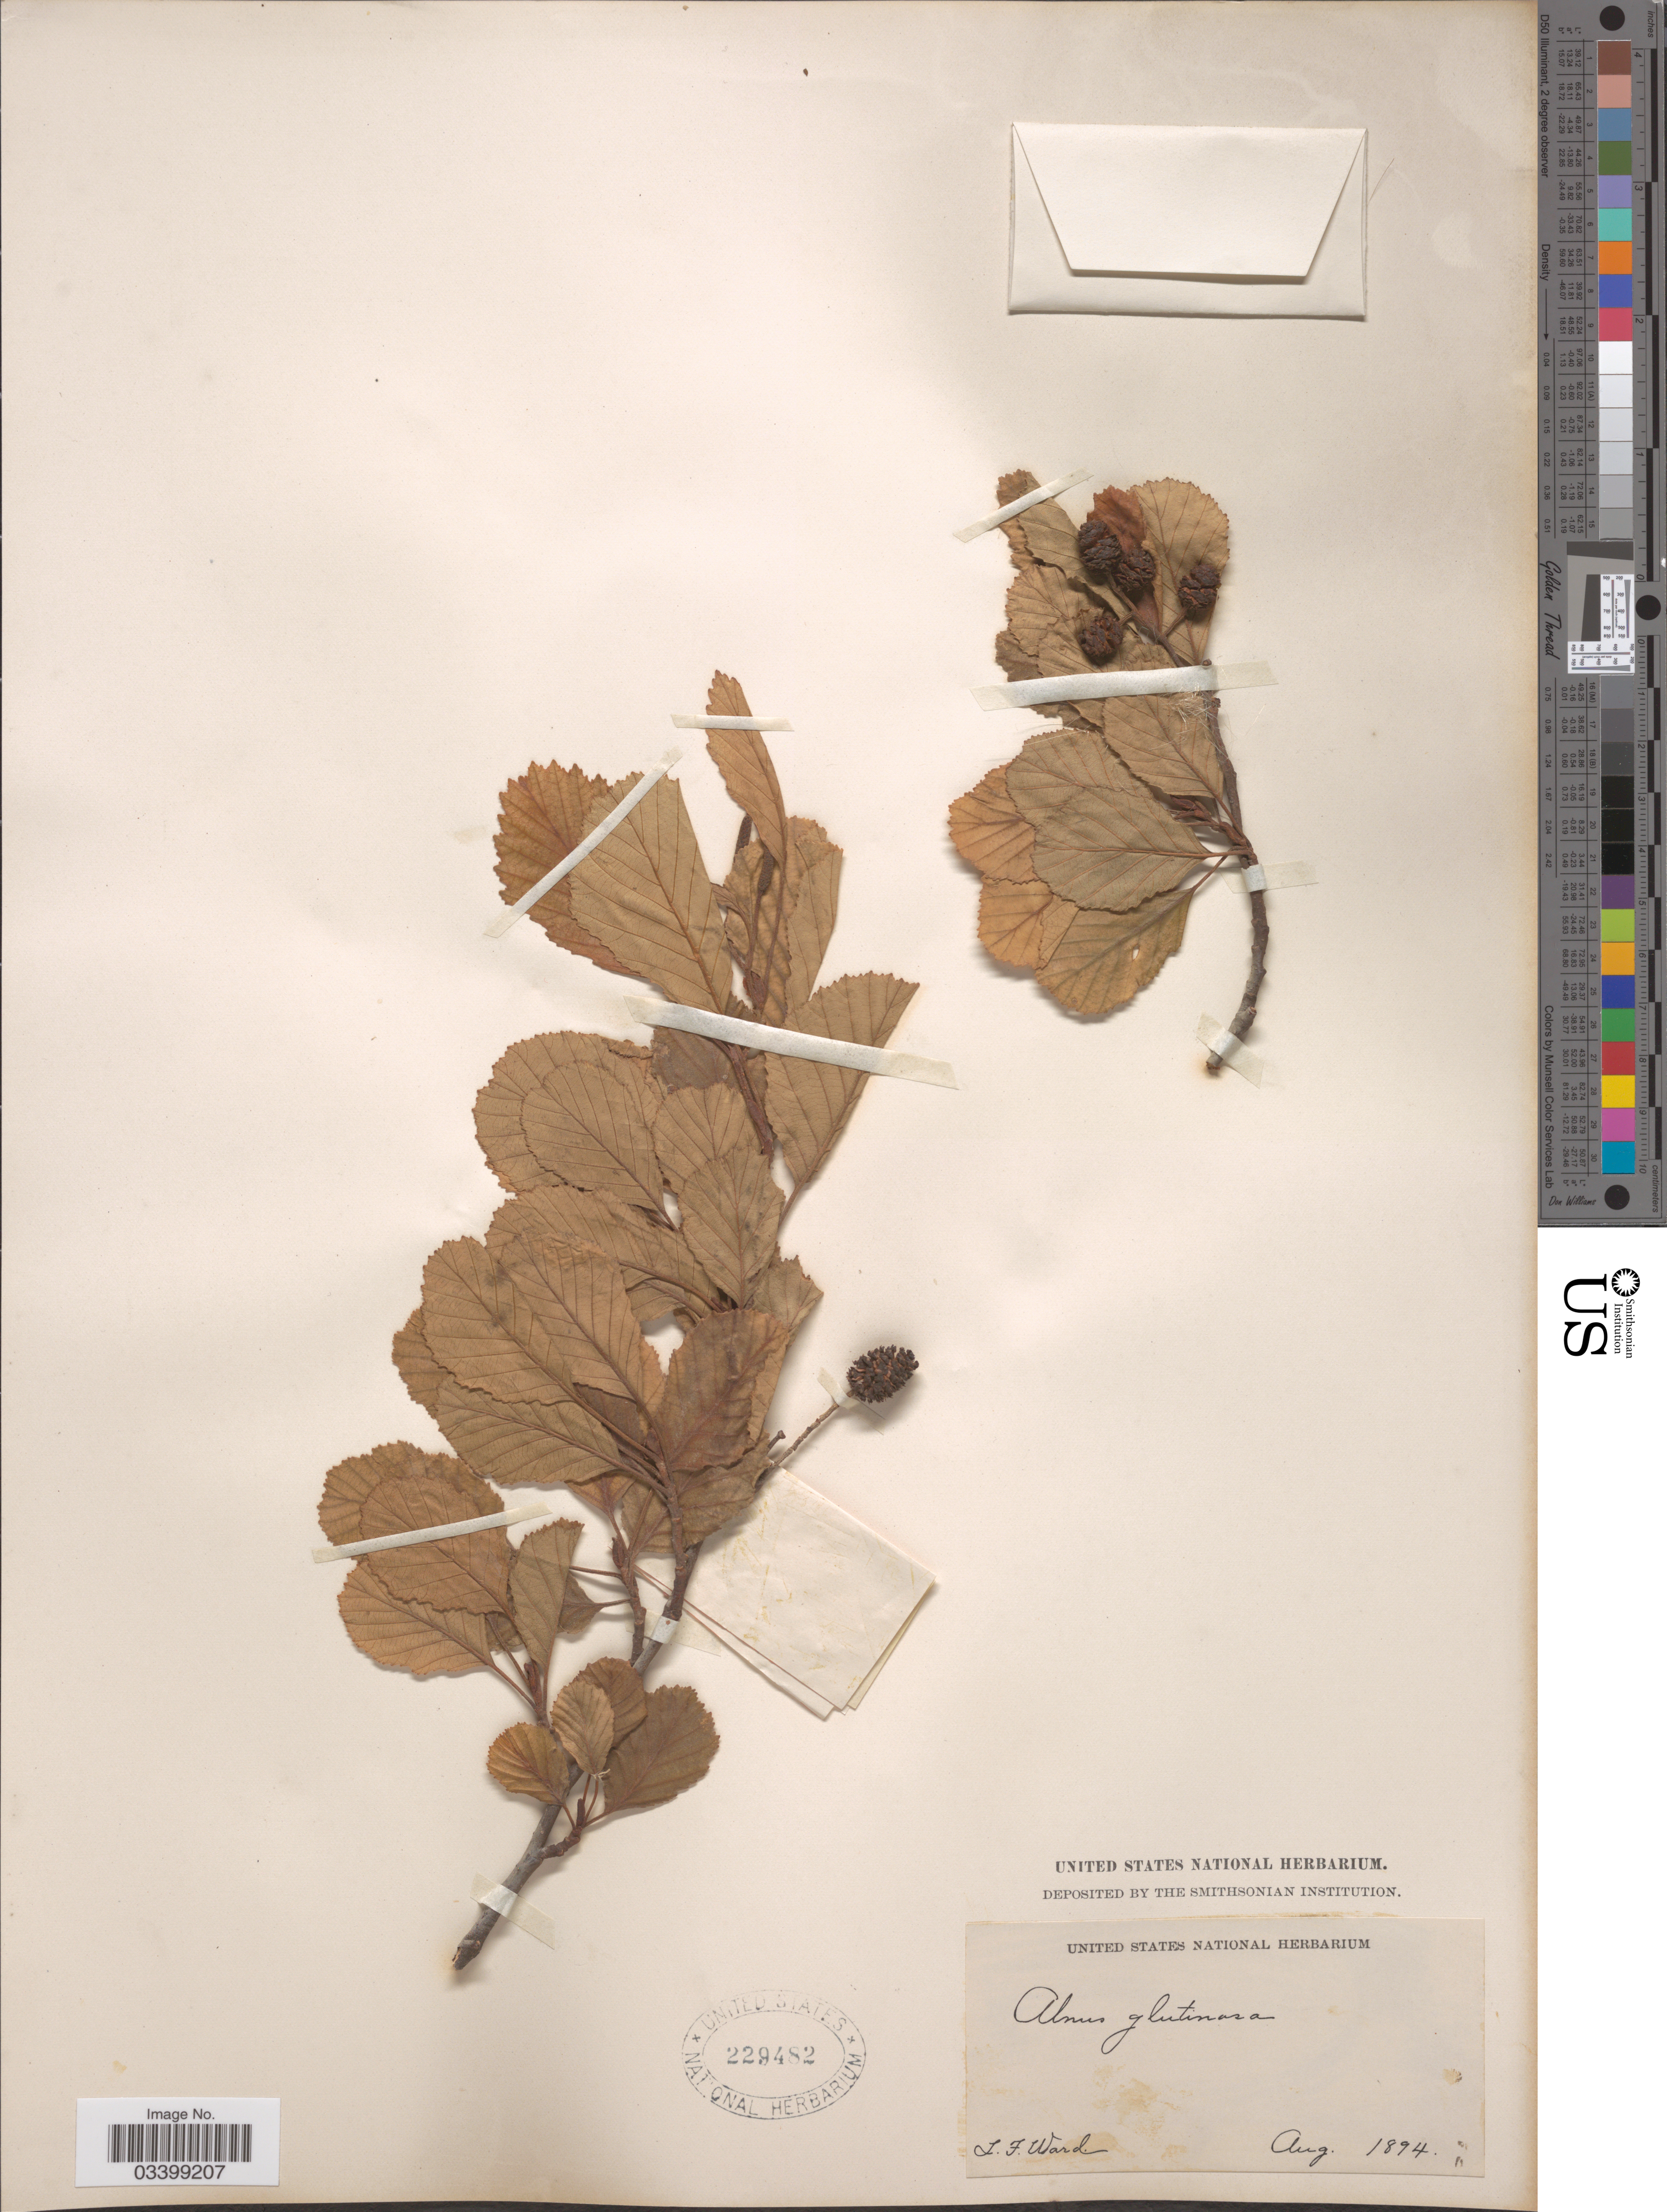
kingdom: Plantae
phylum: Tracheophyta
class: Magnoliopsida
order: Fagales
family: Betulaceae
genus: Alnus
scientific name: Alnus glutinosa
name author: (L.) Gaertn.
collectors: L. Ward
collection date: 1894-08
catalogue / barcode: US 229482